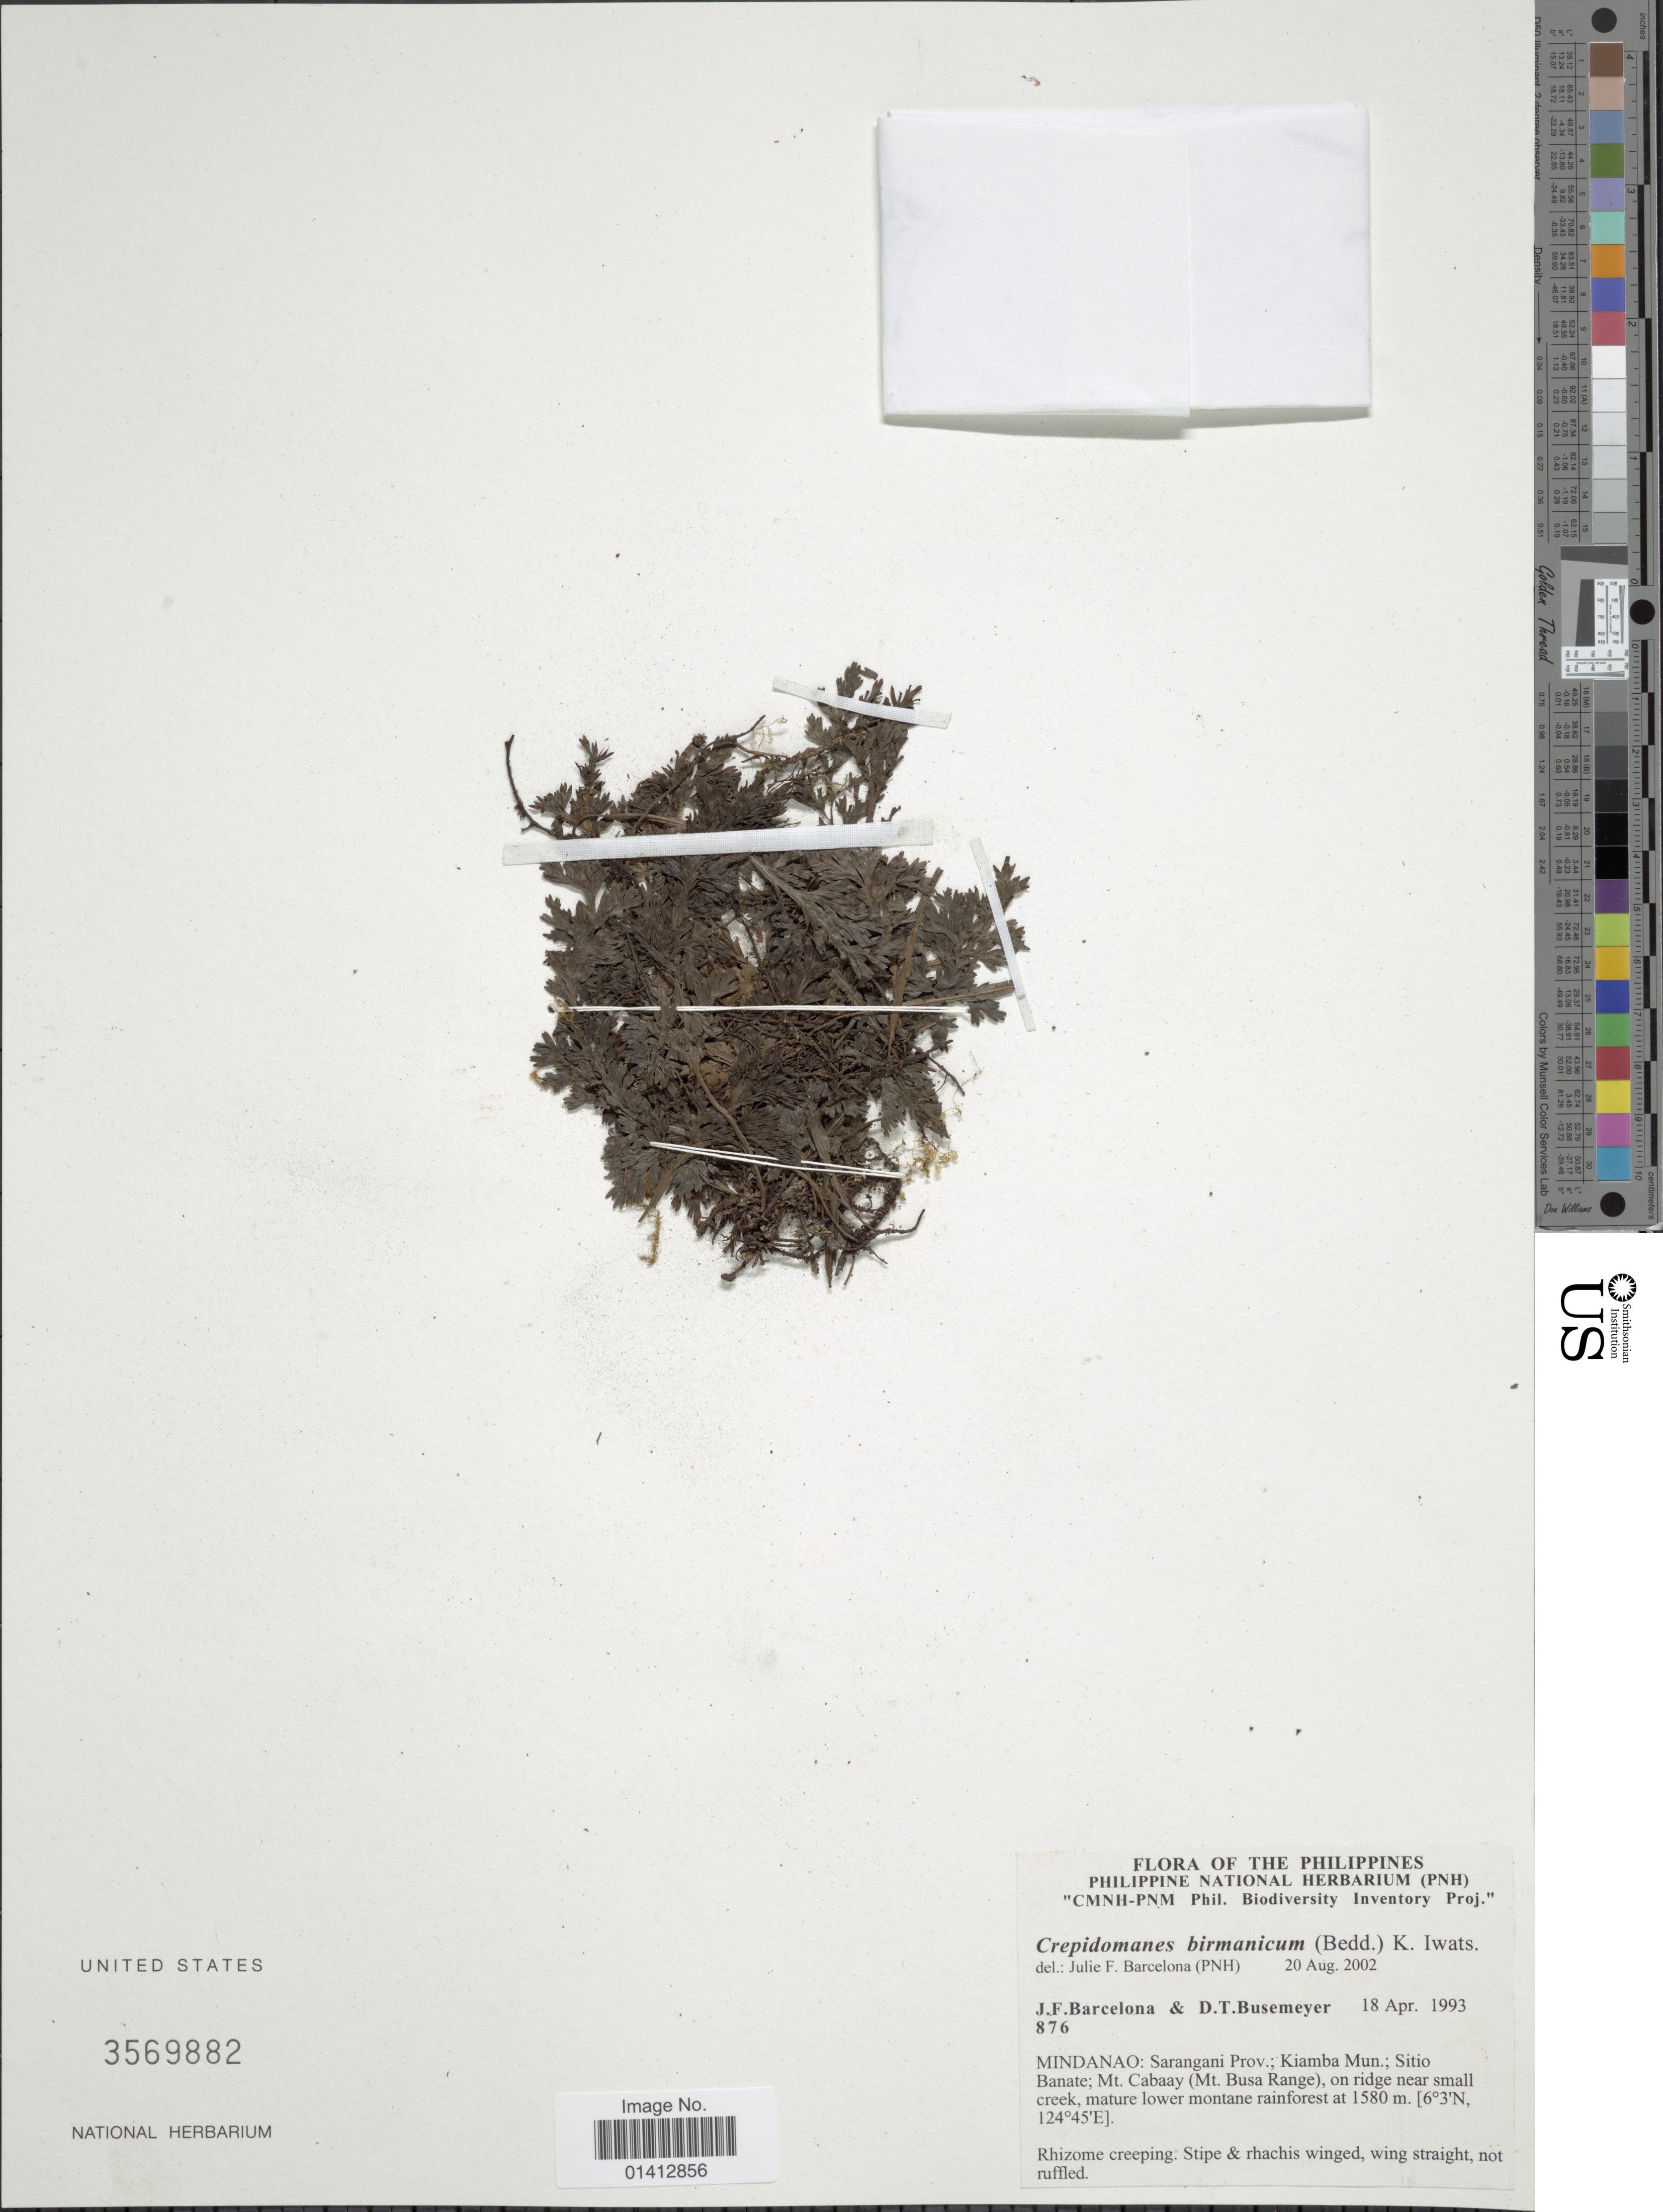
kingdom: Plantae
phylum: Tracheophyta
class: Polypodiopsida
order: Hymenophyllales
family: Hymenophyllaceae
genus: Crepidomanes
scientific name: Crepidomanes birmanicum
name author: (Bedd.) K. Iwats.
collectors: J. F. Barcelona & D. Busemeyer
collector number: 876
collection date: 1993-04-18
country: Philippines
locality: Mindanao: Sarangani Prov. Kiamba Mun; Sitio Banate; Mt Cabaay (Mt Busa Range), on ridge near small creek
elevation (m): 1580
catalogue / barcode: US 3569882